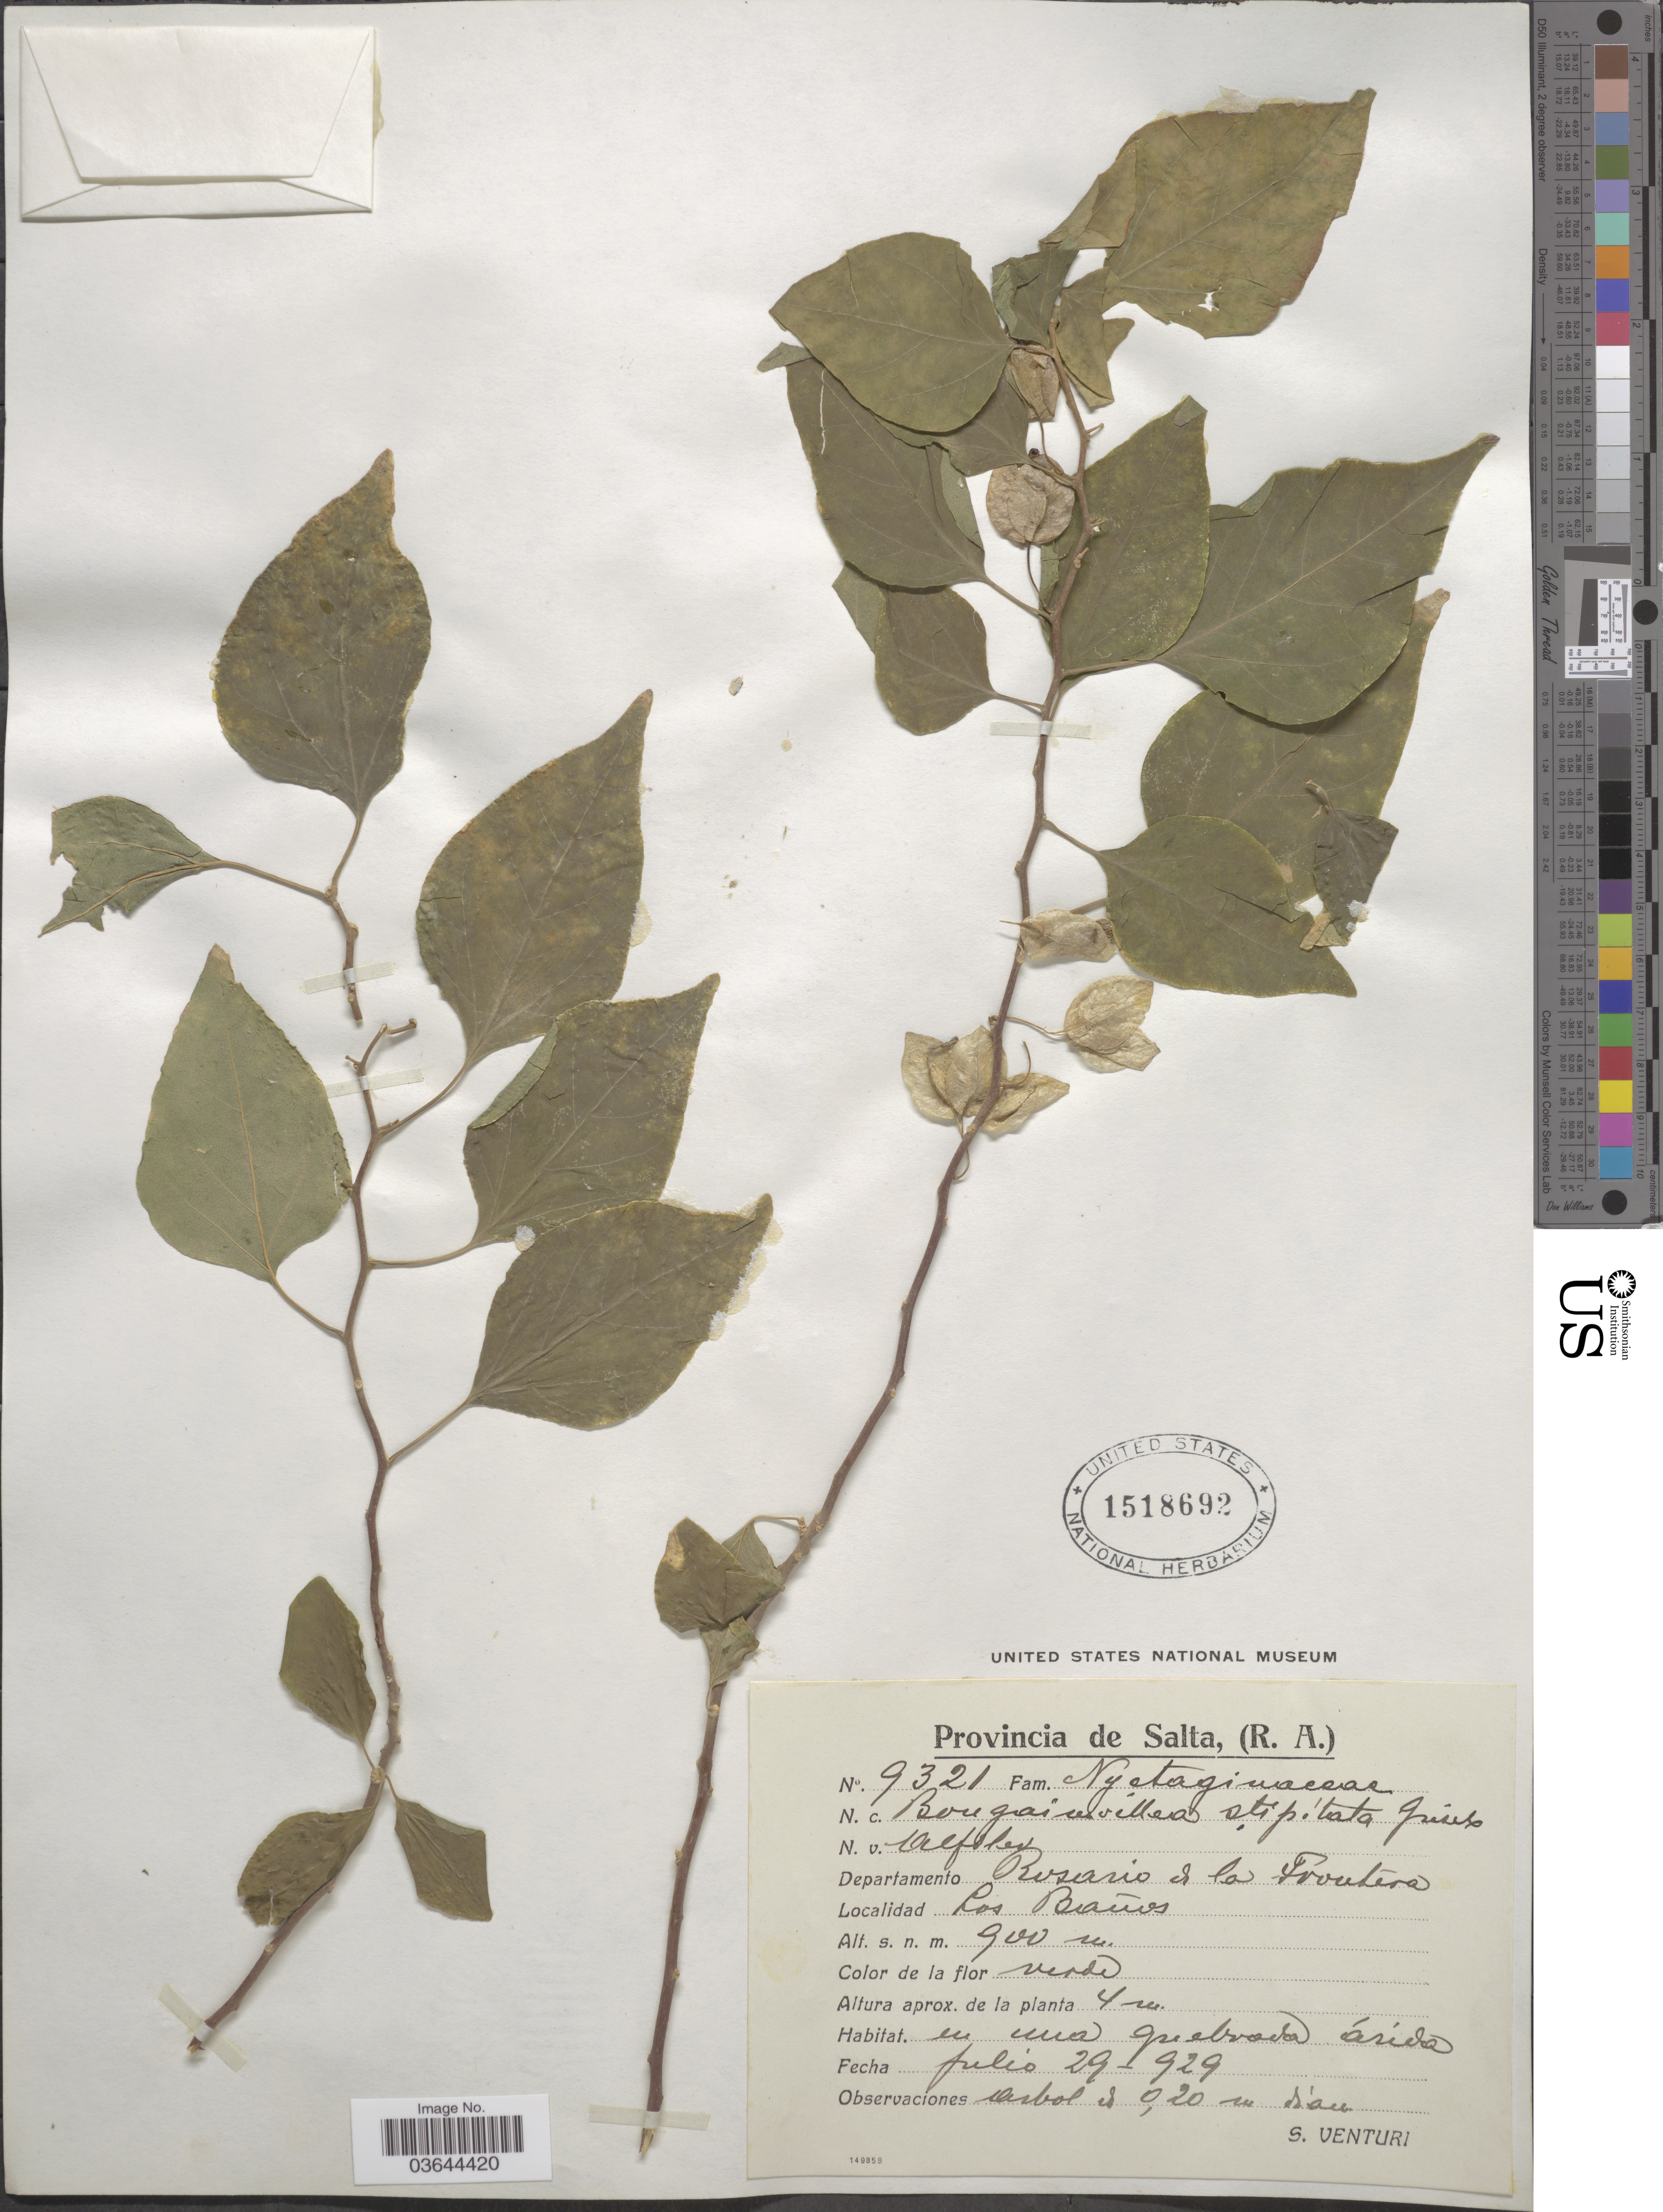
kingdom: Plantae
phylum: Tracheophyta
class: Magnoliopsida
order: Caryophyllales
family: Nyctaginaceae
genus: Bougainvillea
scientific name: Bougainvillea stipitata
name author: Griseb.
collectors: S. Venturi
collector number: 9321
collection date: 1929-07-29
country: Argentina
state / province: Salta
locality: Departamento Rosario de la Frontera, Los Baños.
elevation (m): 900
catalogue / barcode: US 1518692